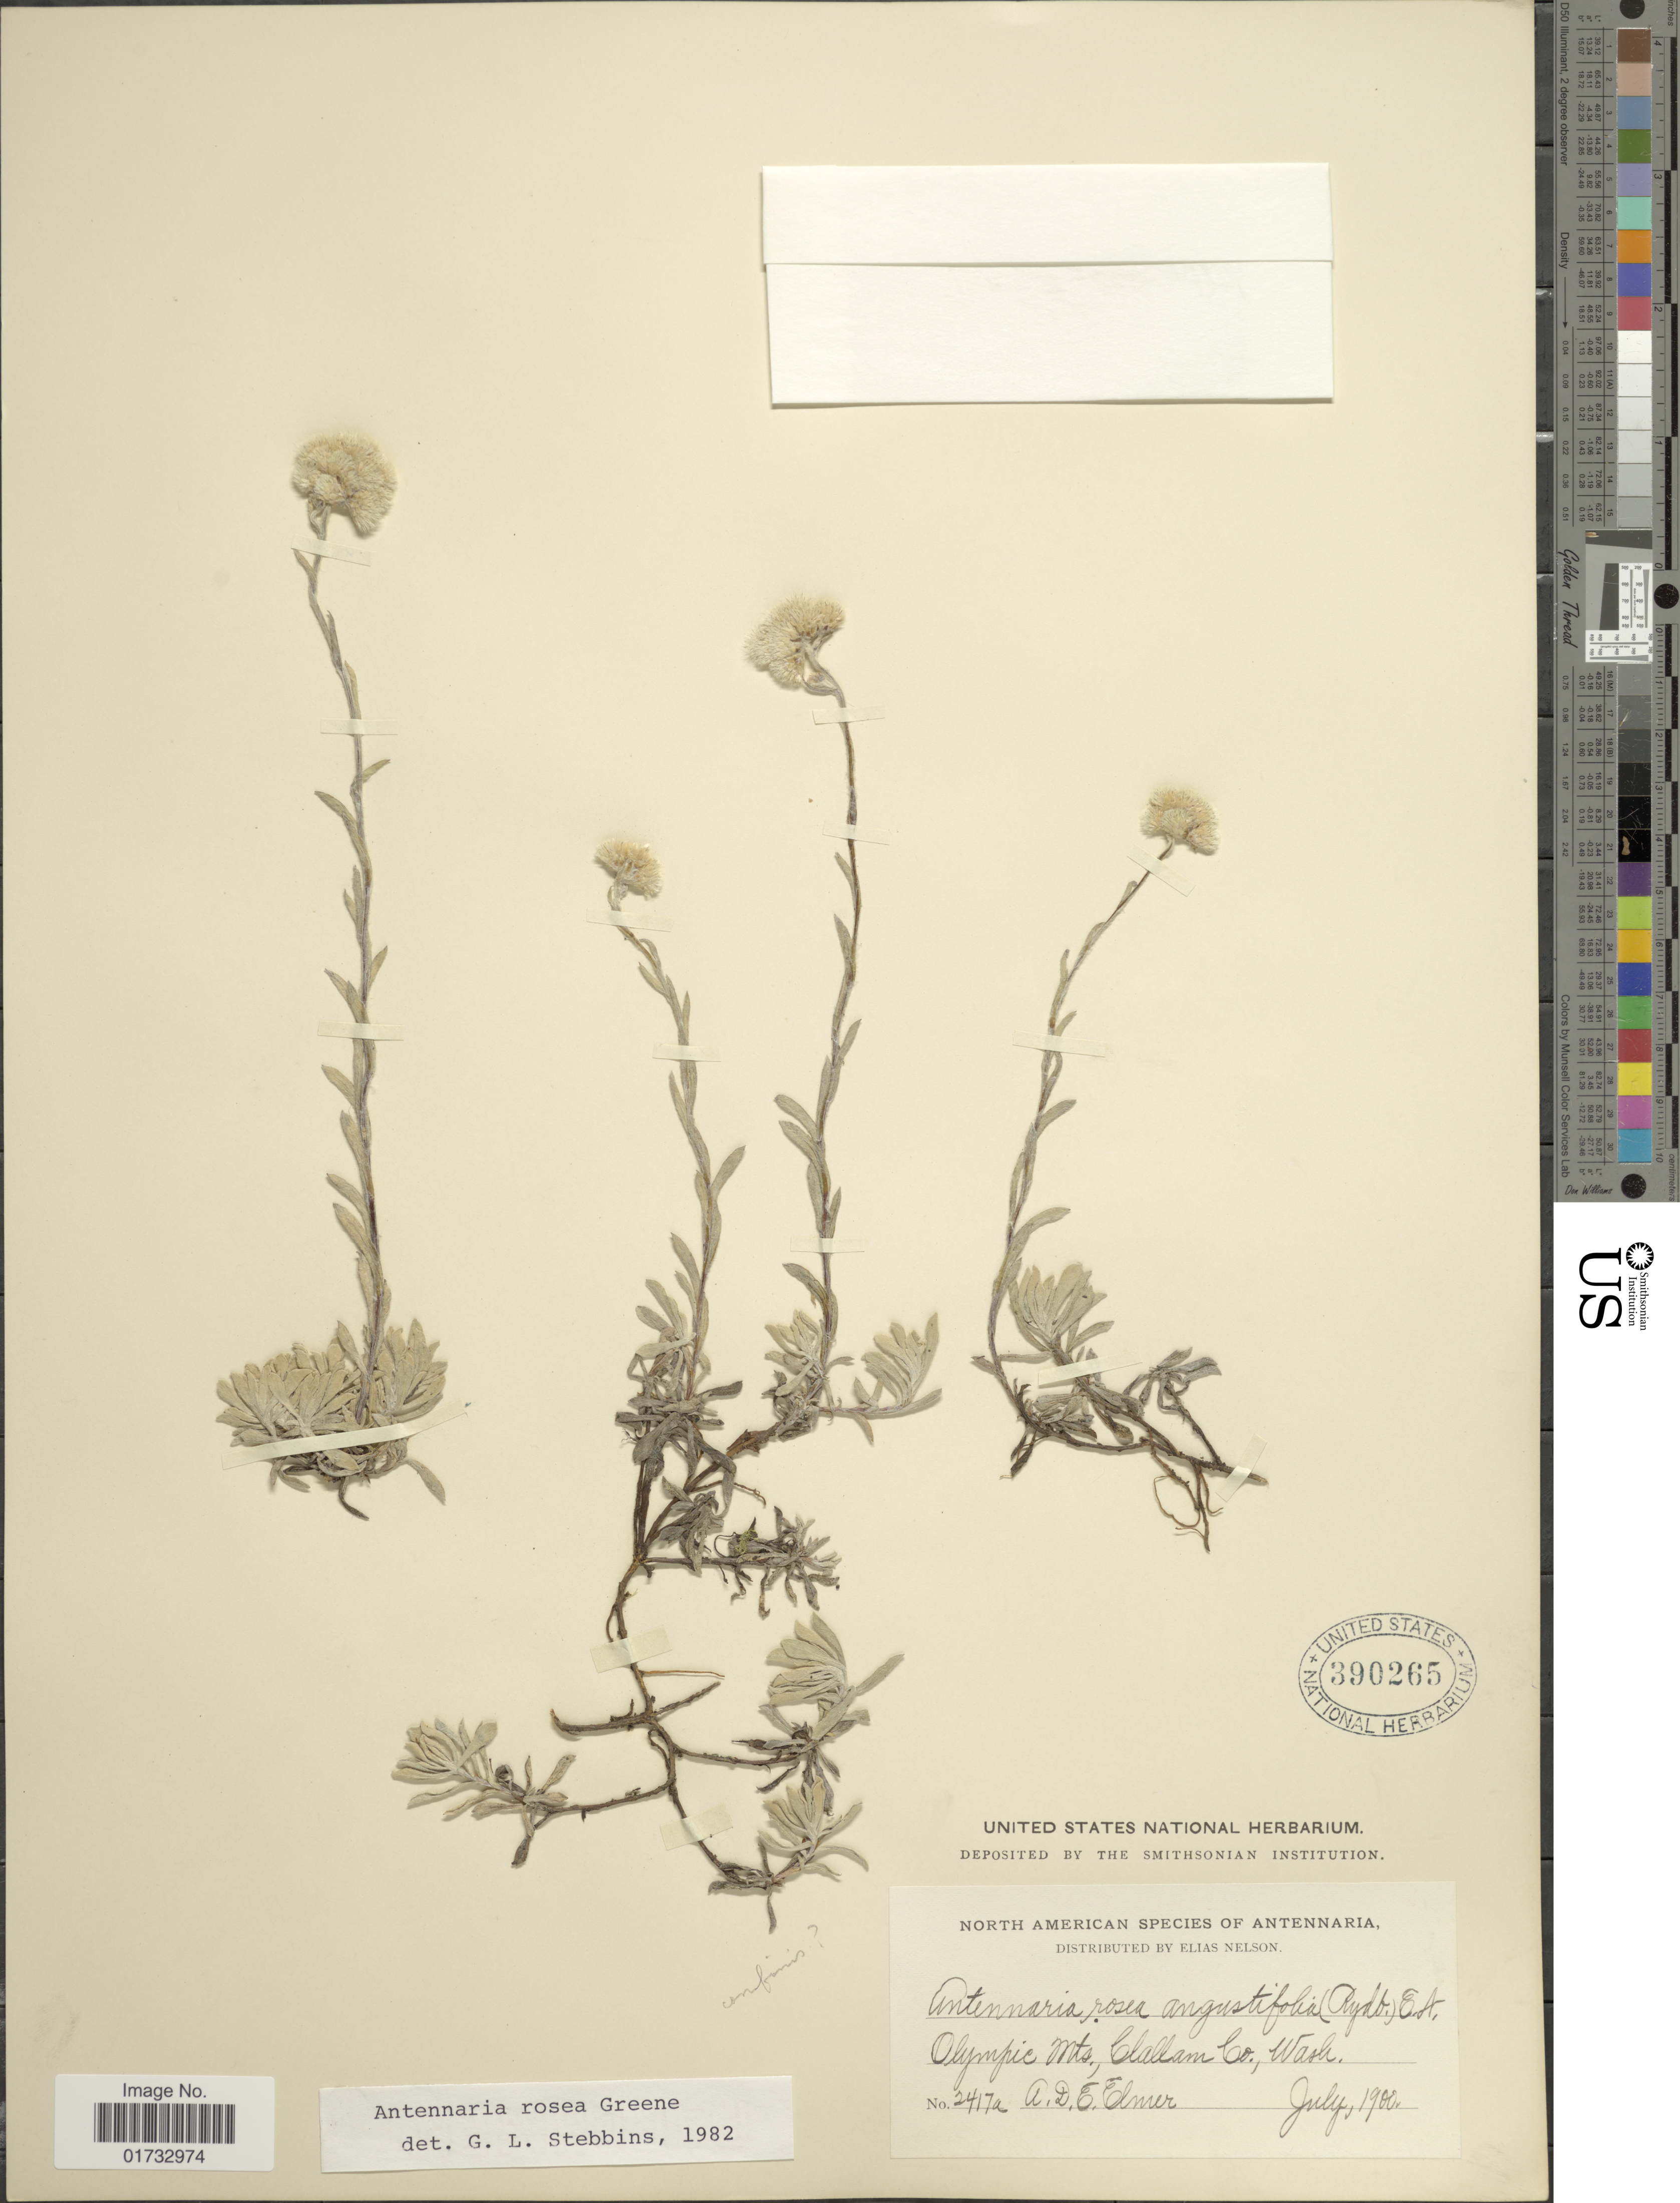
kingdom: Plantae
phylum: Tracheophyta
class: Magnoliopsida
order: Asterales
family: Asteraceae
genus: Antennaria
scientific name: Antennaria rosea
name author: Greene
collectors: A. D. E. Elmer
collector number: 2417a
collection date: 1900-07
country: United States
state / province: Washington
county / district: Clallam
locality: North American Species of Antennaria, Olympic Mts., Challam Co.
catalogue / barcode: US 390265